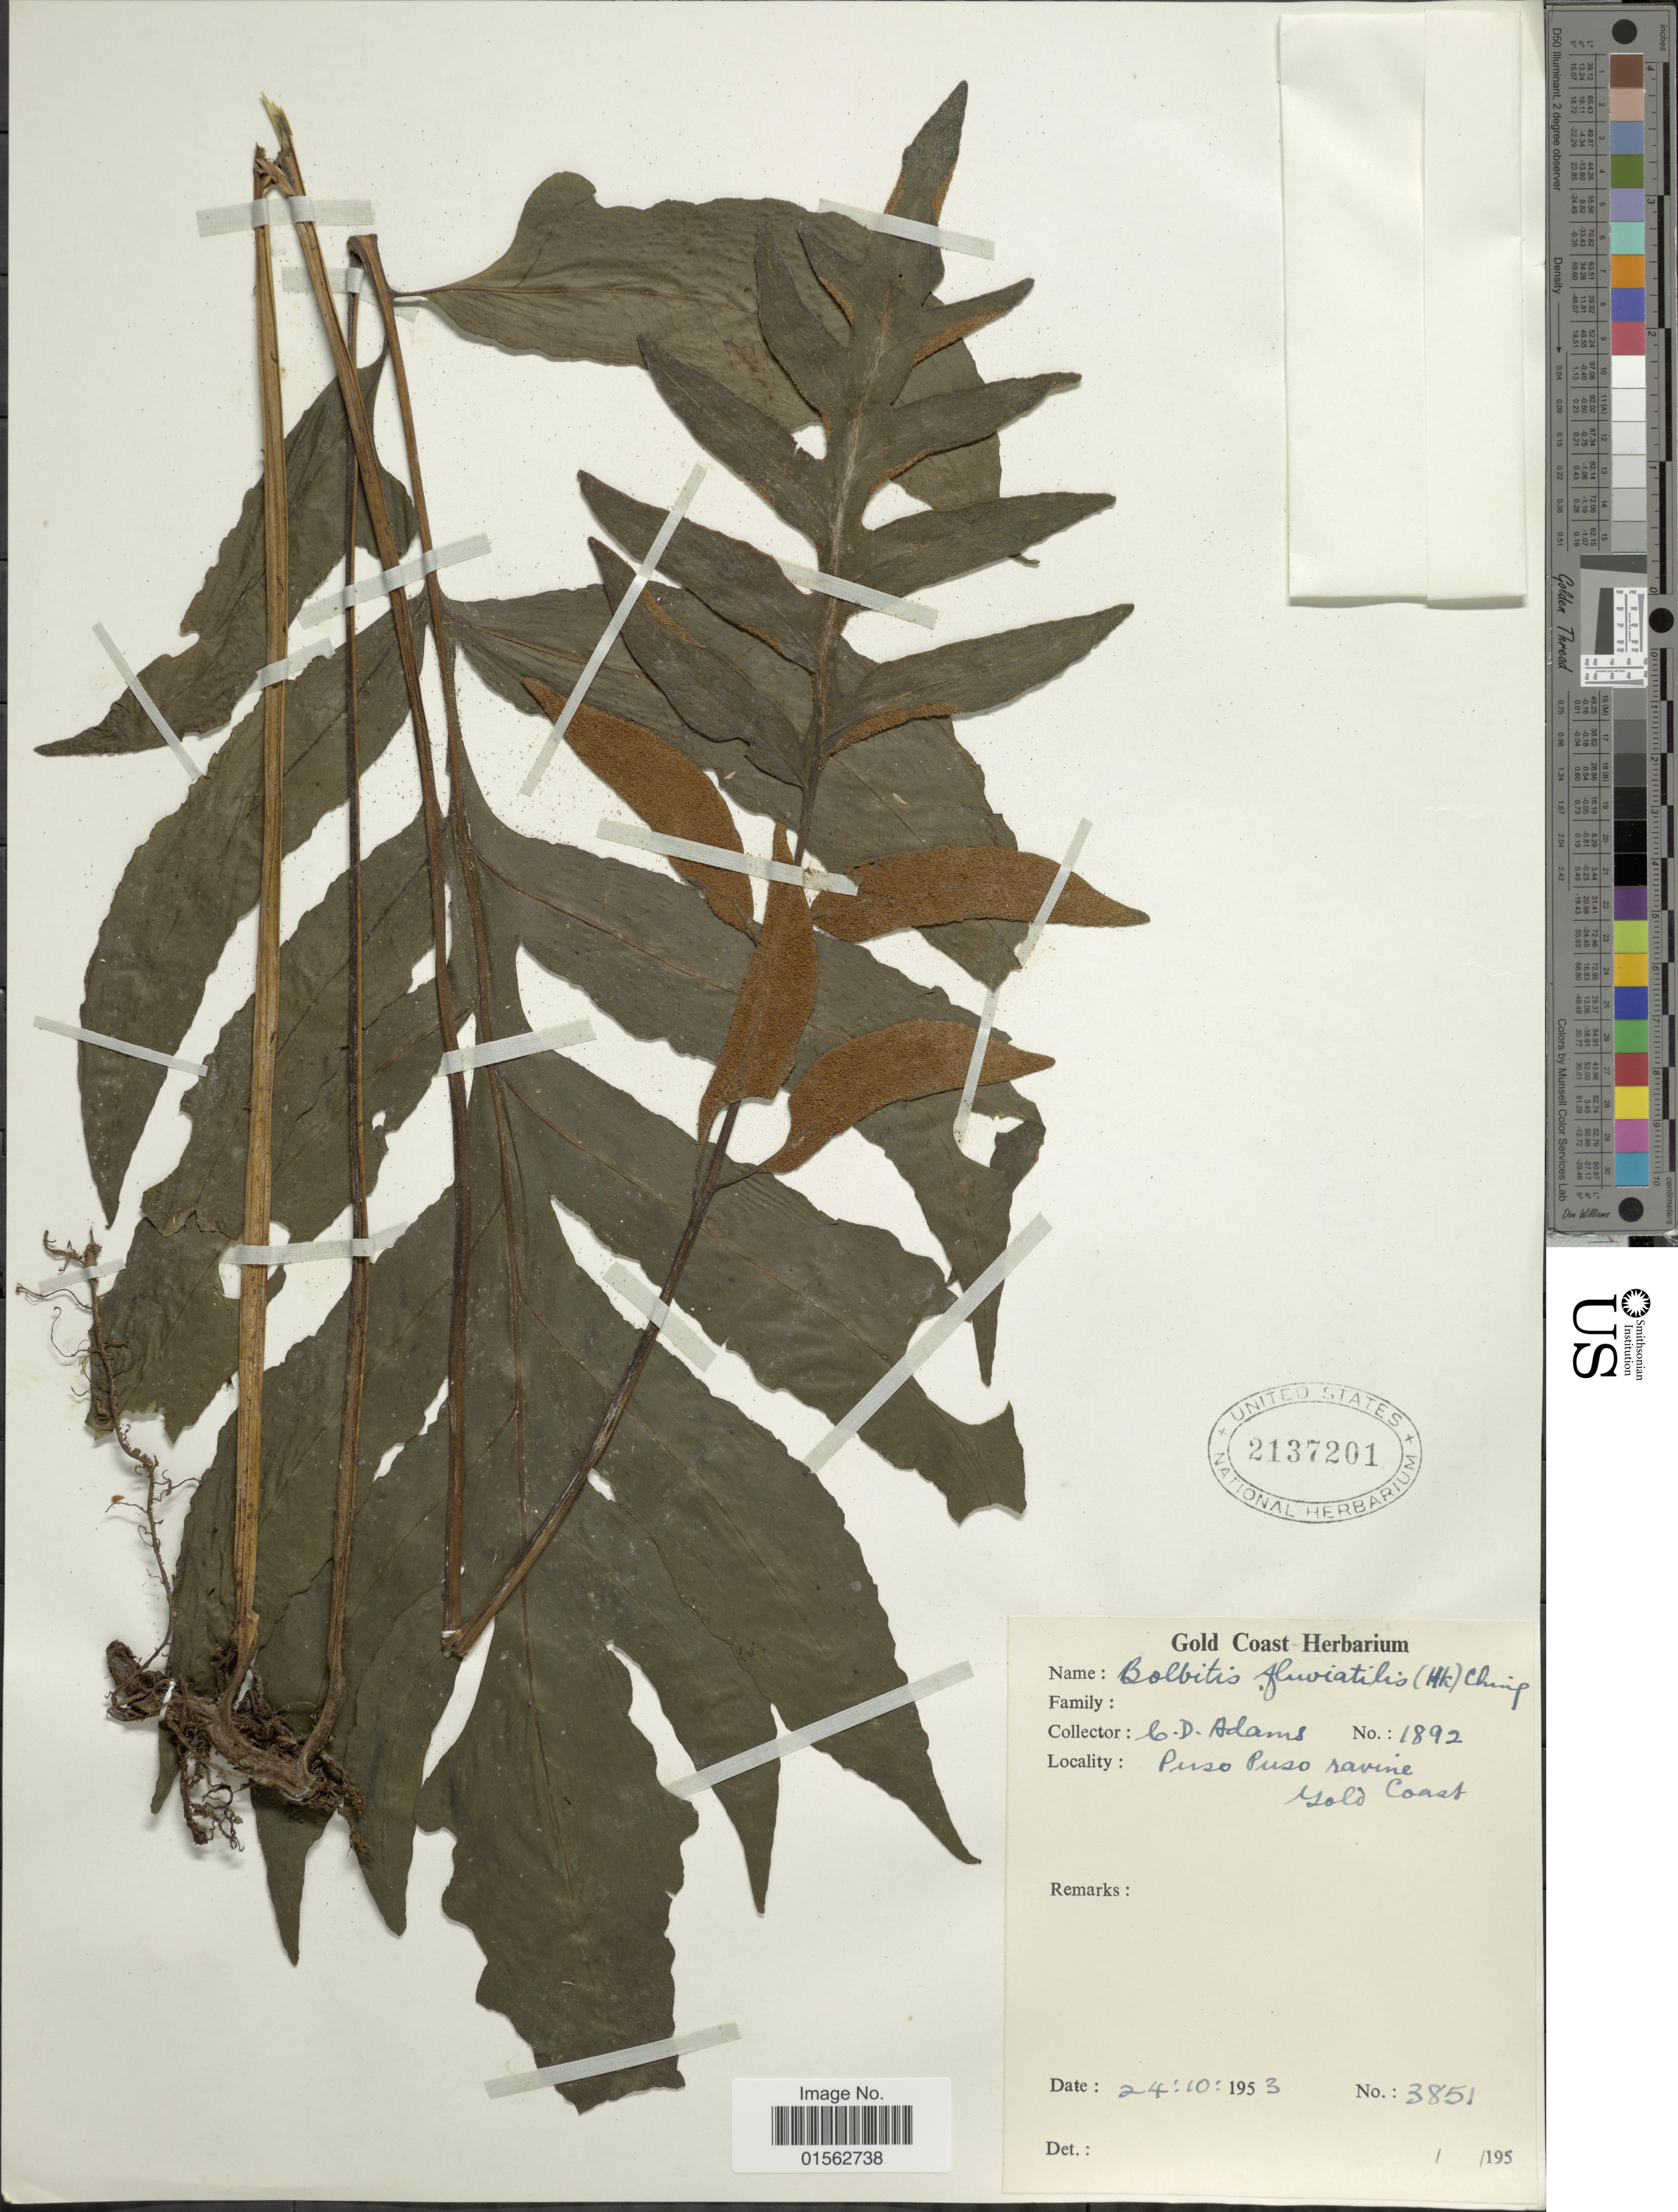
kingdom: Plantae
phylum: Tracheophyta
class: Polypodiopsida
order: Polypodiales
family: Dryopteridaceae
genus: Bolbitis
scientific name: Bolbitis fluviatilis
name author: (Hook.) Ching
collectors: C. D. Adams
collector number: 1892/3851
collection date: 1953-10-24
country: Ghana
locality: Puso Puso ravine, Gold Coast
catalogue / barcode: US 2137201